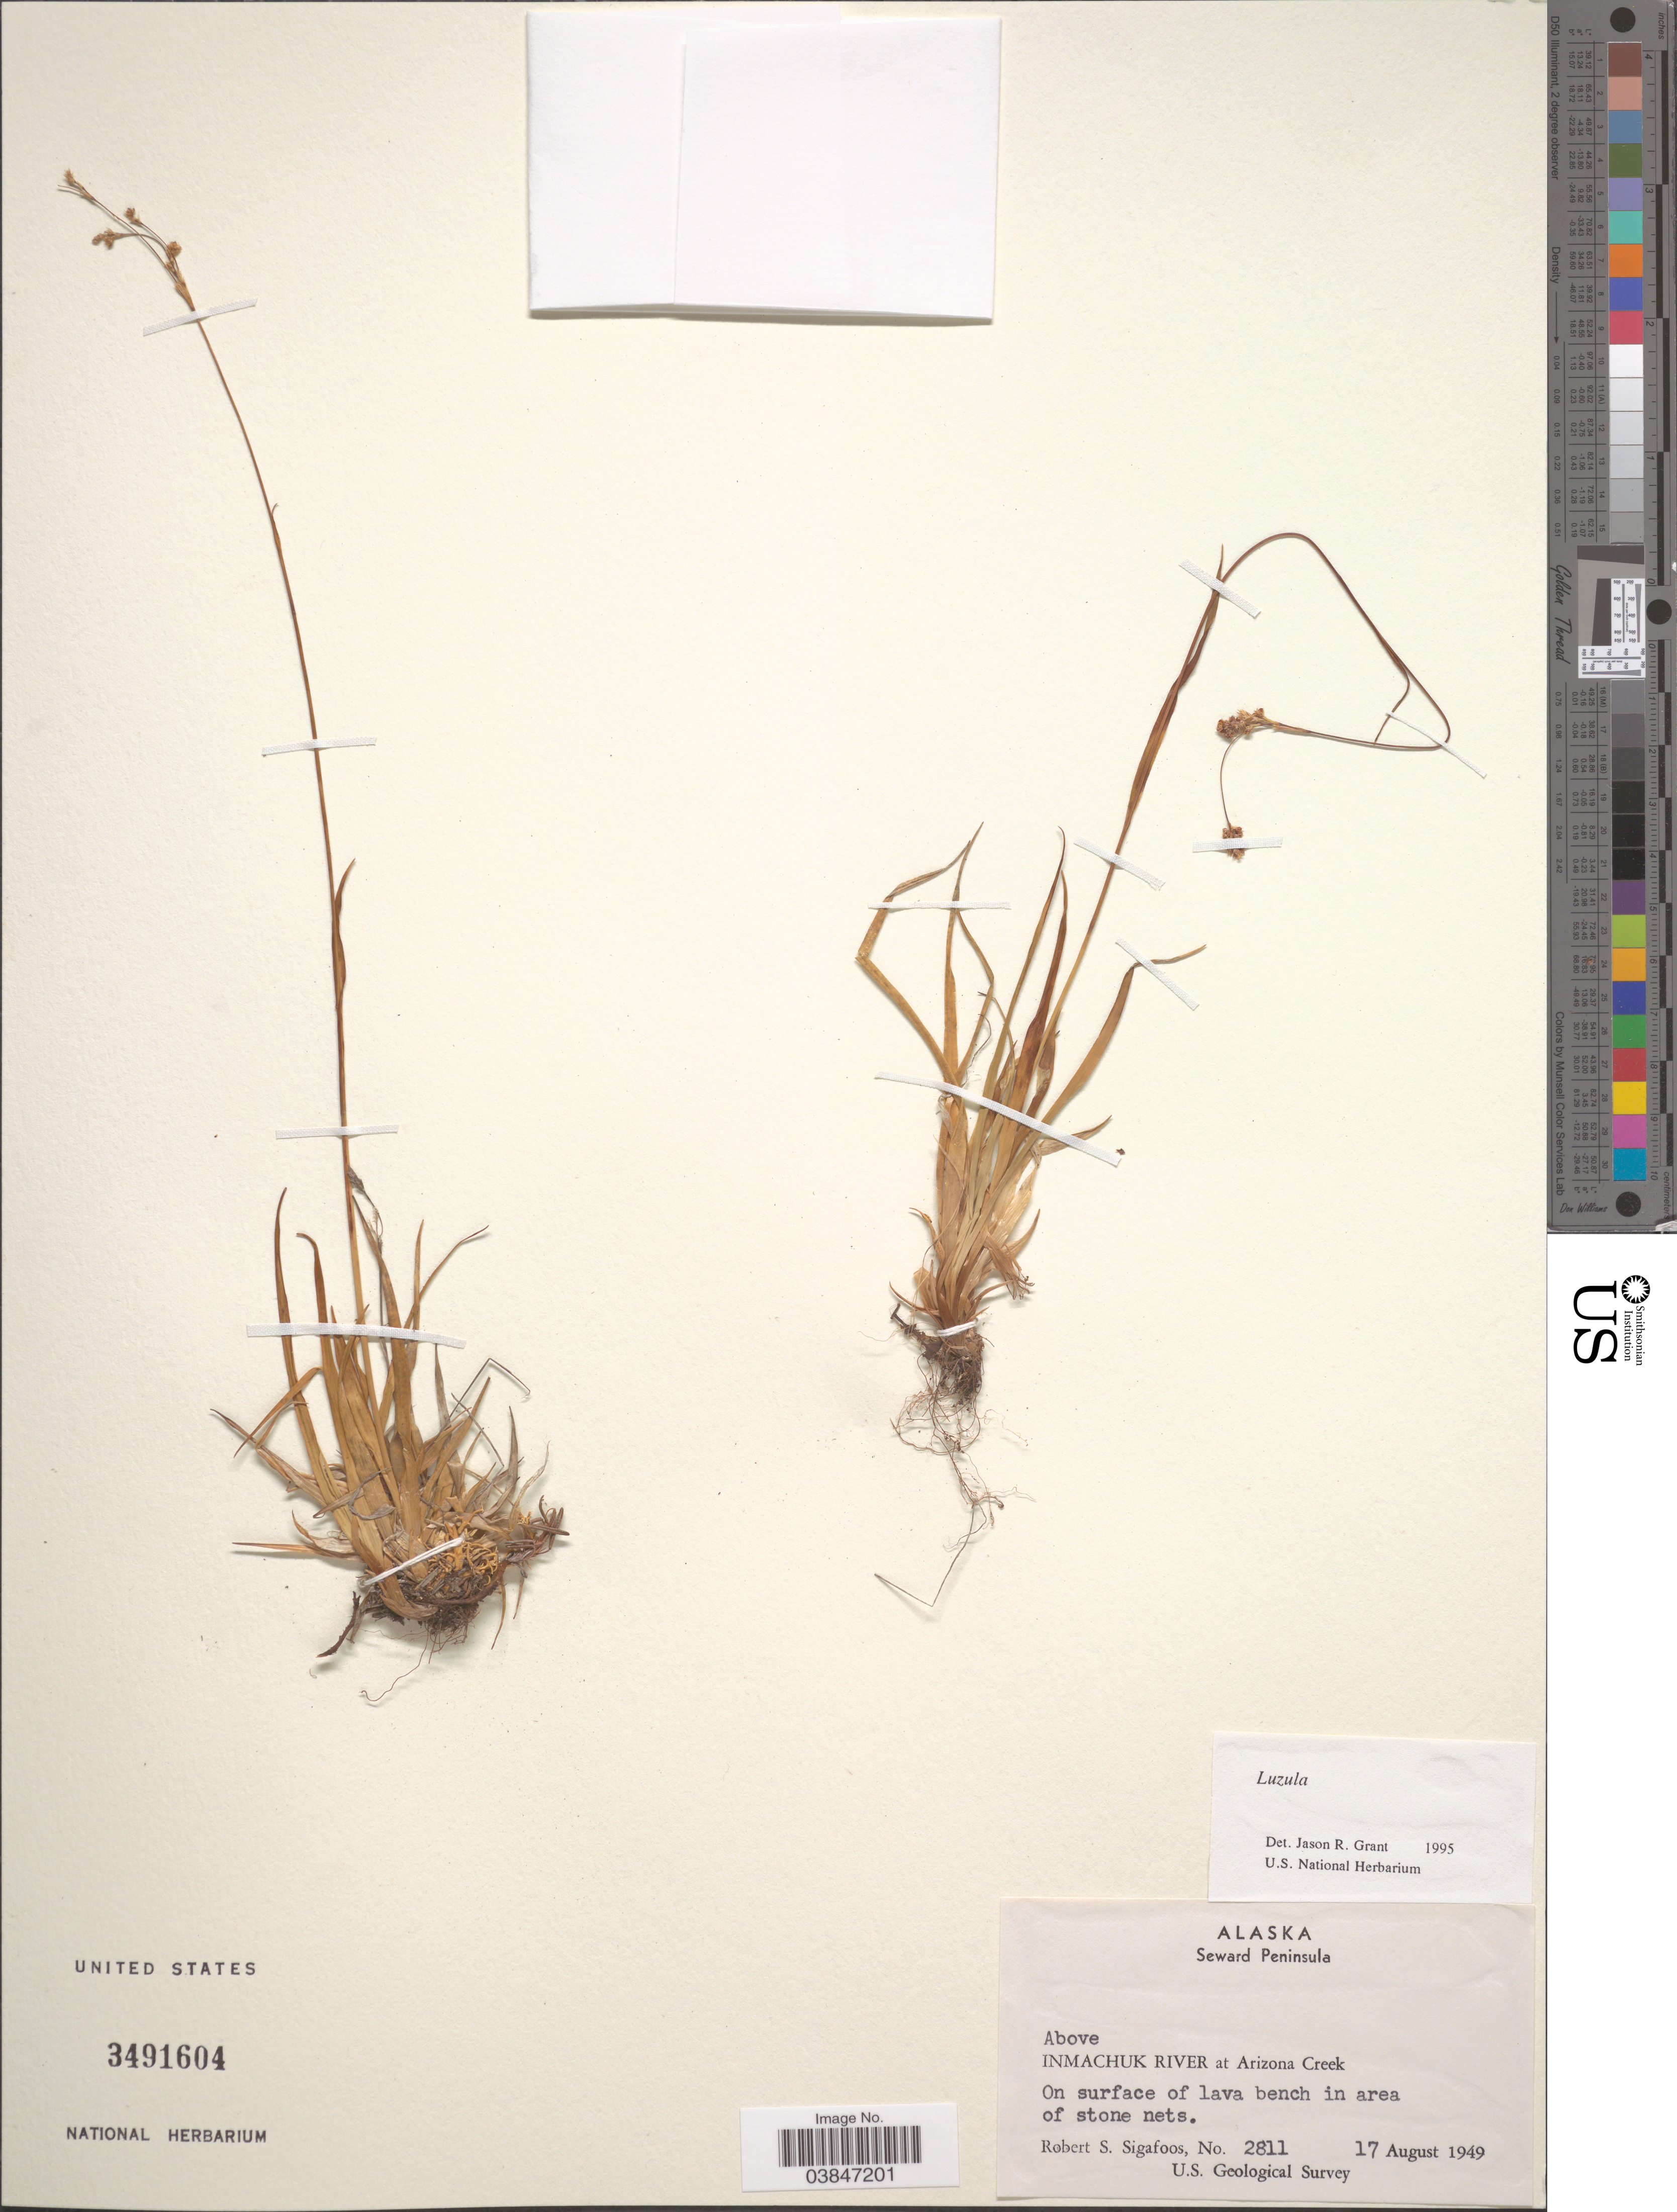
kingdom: Plantae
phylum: Tracheophyta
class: Liliopsida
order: Poales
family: Juncaceae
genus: Luzula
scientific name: Luzula sp.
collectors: R. Sigafoos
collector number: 2811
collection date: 1949-08-17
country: United States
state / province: Alaska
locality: Seward Peninsula. Above Inmachuk River at Arizona Creek.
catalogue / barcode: US 3491604